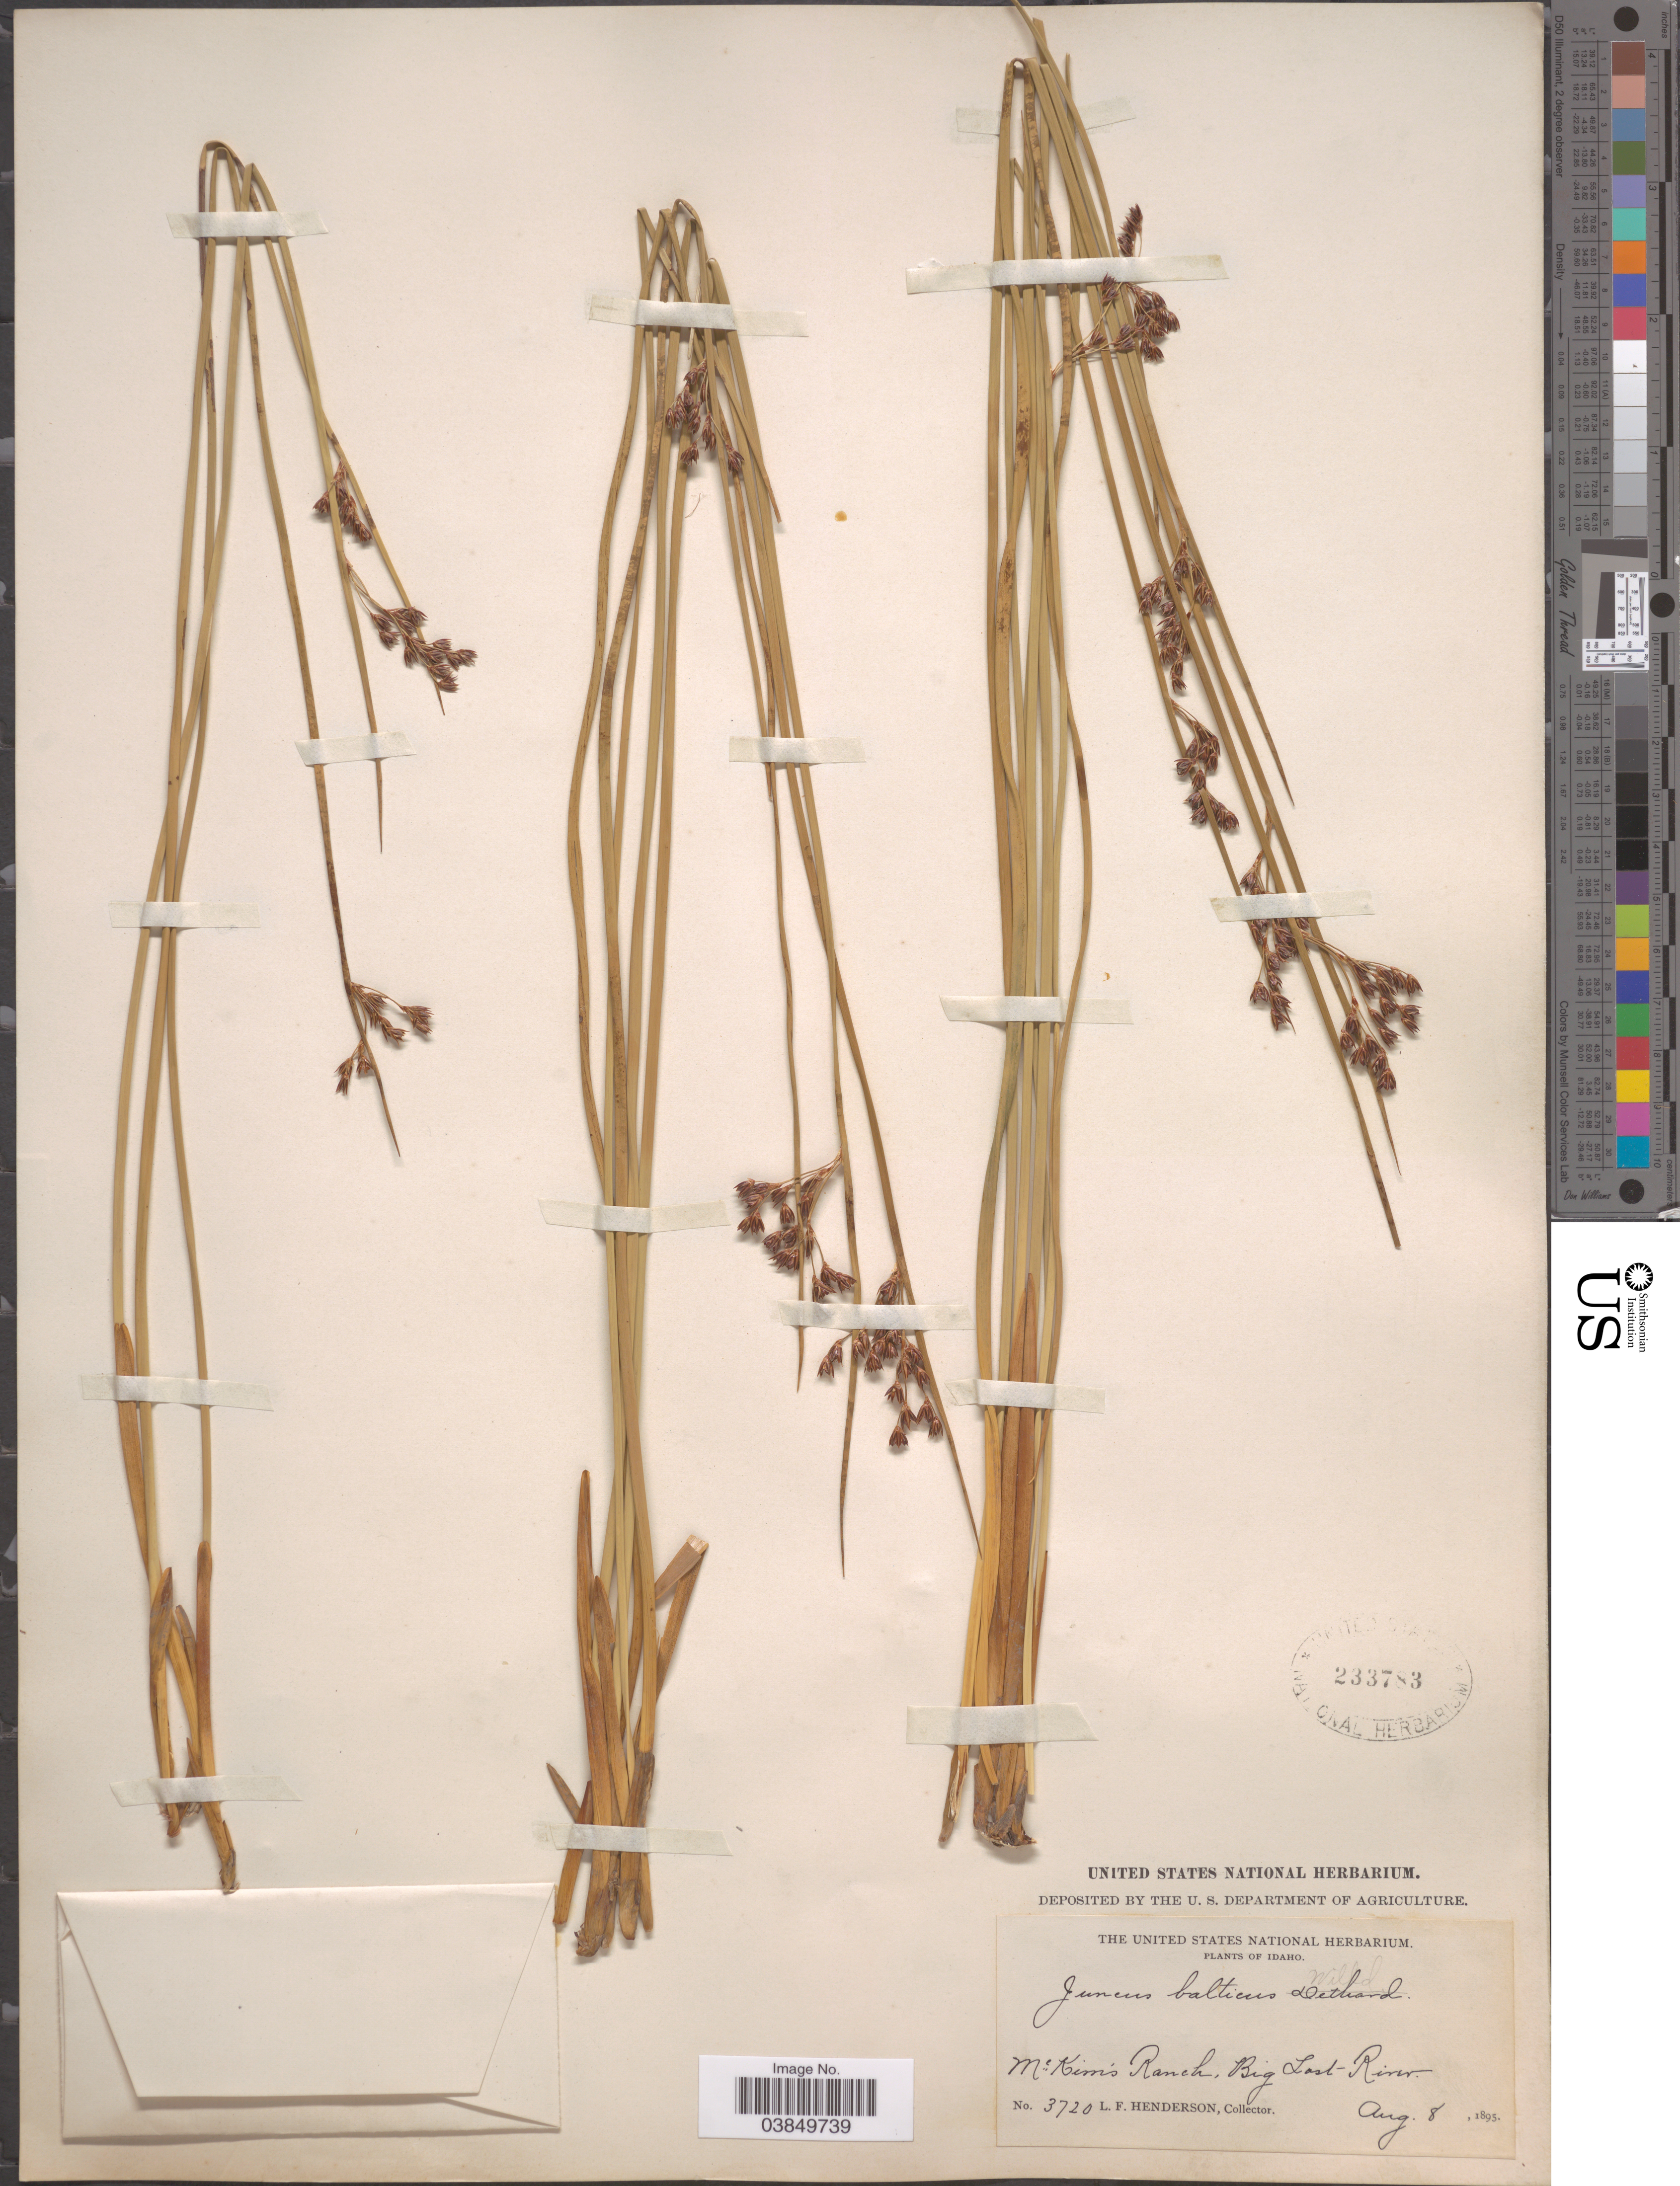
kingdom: Plantae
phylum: Tracheophyta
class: Liliopsida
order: Poales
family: Juncaceae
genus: Juncus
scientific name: Juncus balticus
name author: Willd.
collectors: L. Henderson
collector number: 3720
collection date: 1895-08-08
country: United States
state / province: Idaho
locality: Mc Kim's Ranch, Big Lost River.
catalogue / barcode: US 233783